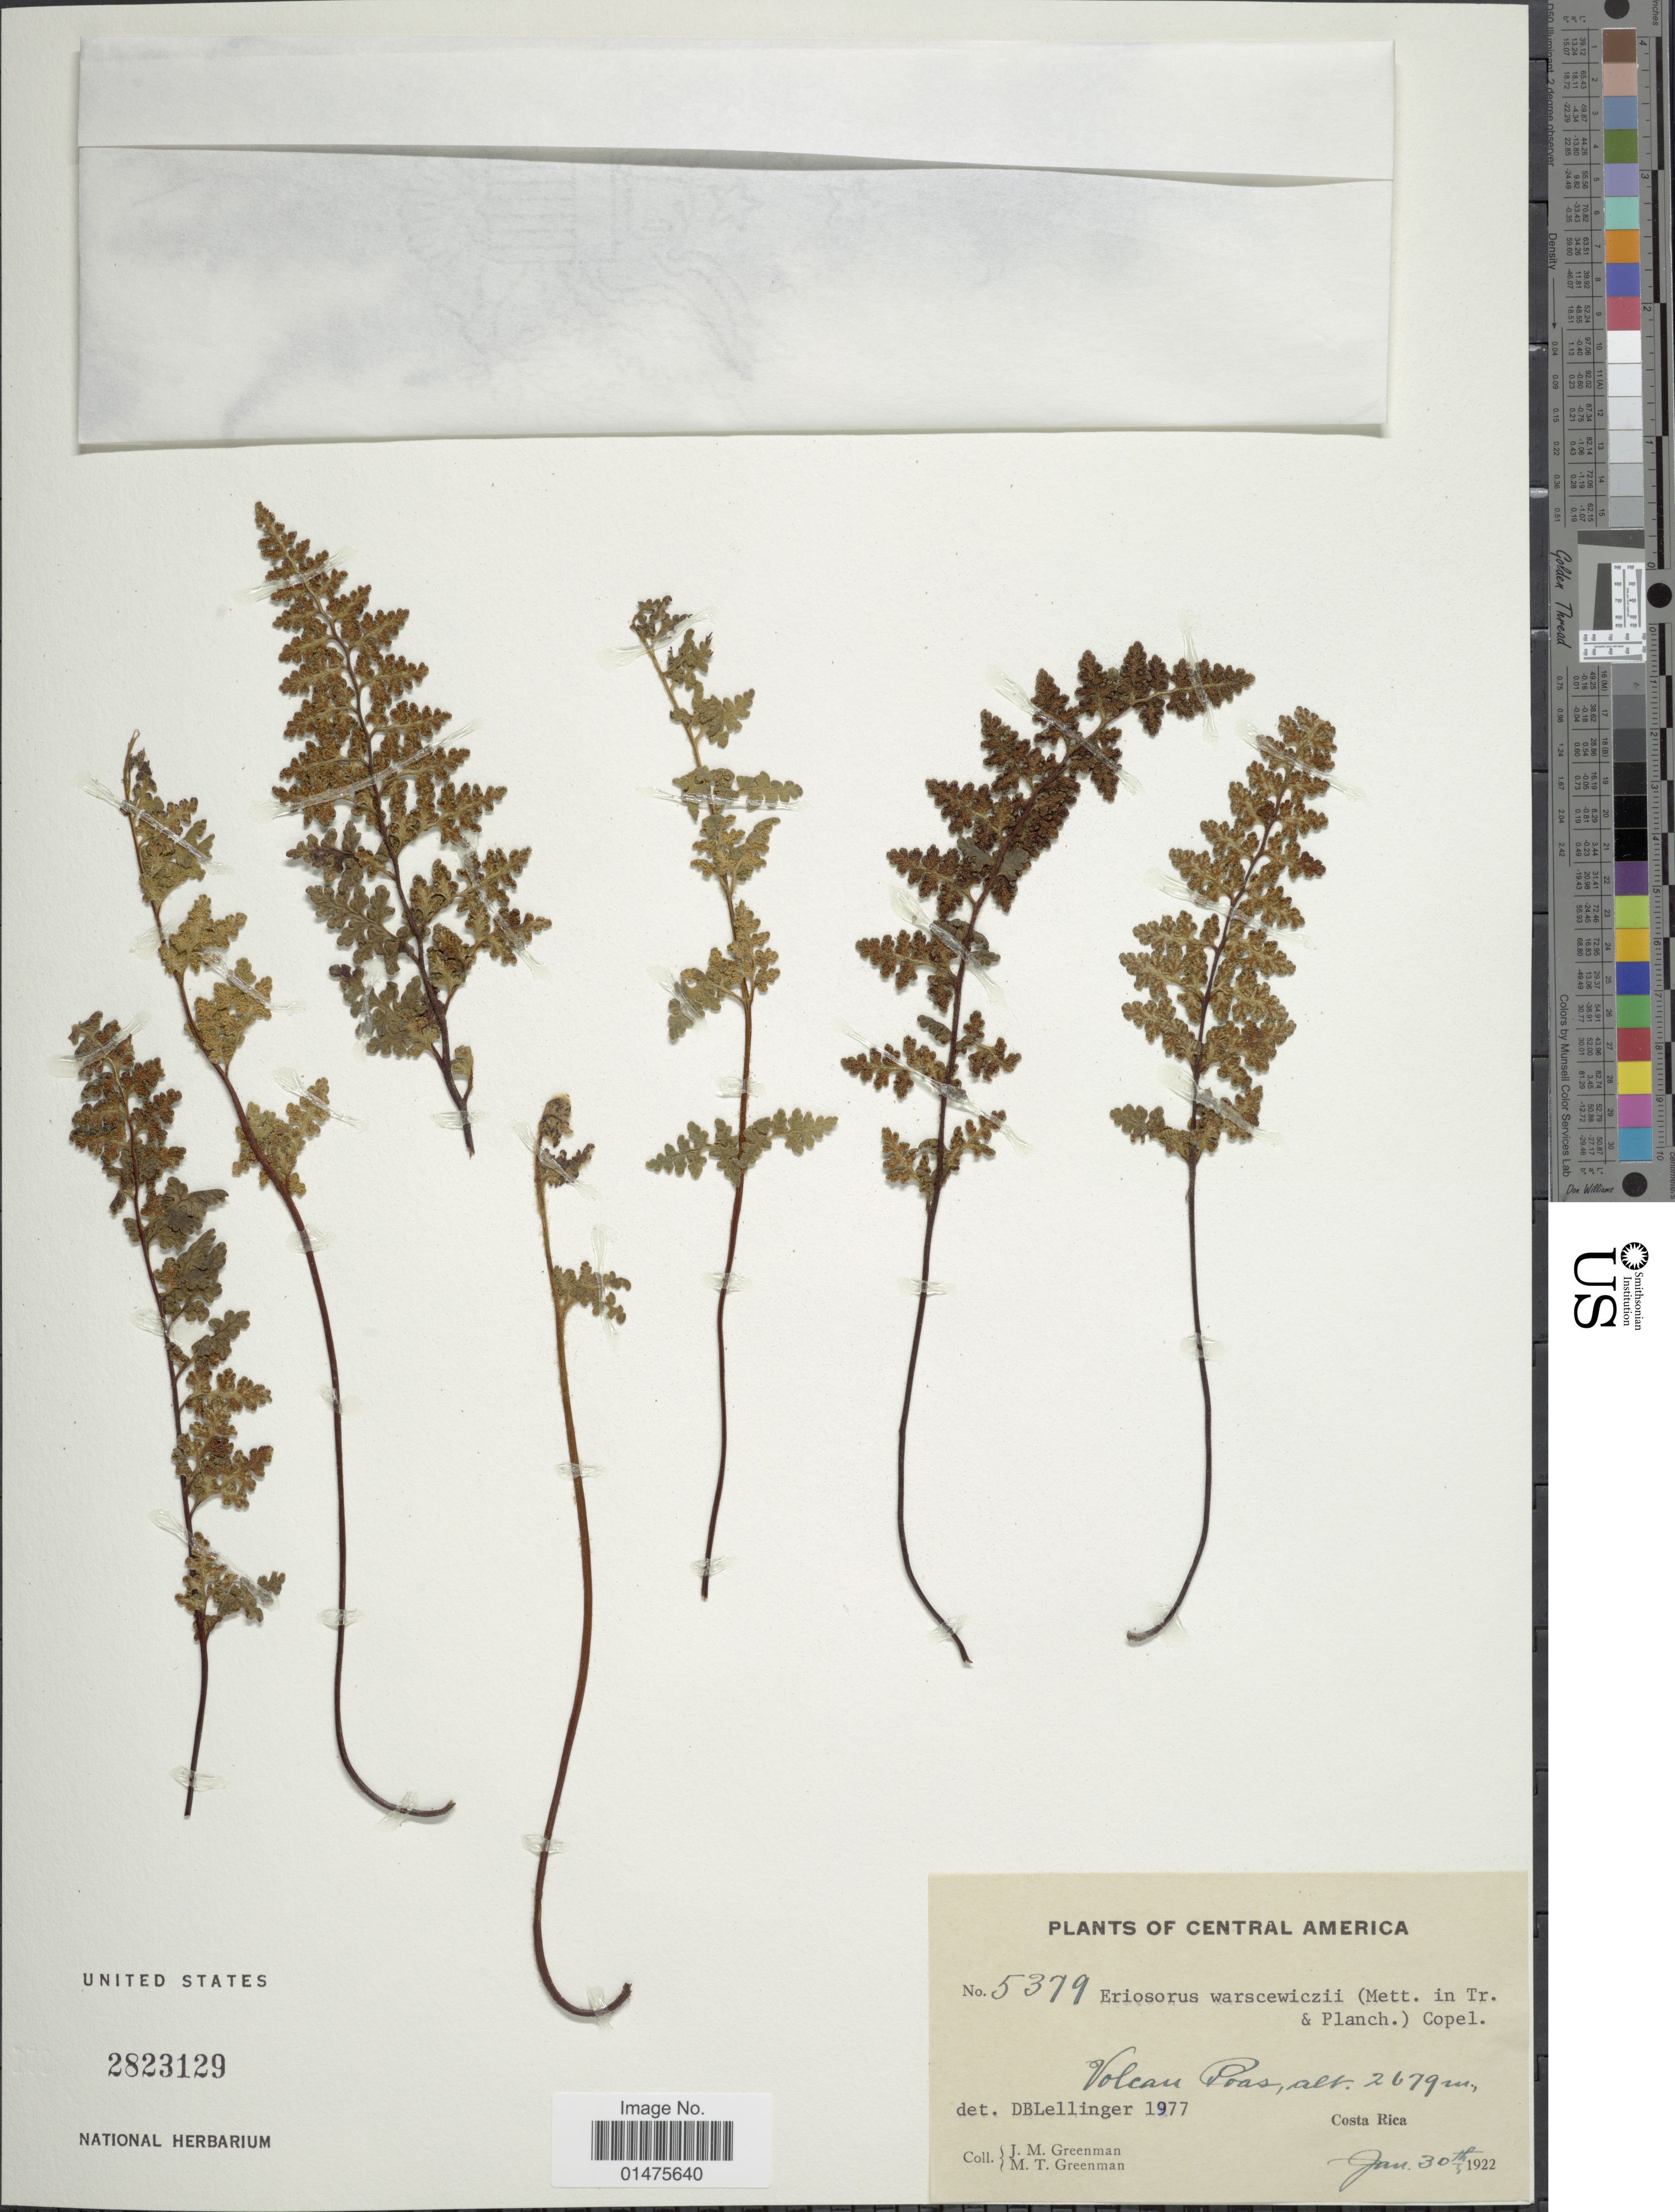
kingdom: Plantae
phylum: Tracheophyta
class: Polypodiopsida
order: Polypodiales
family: Pteridaceae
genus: Jamesonia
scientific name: Jamesonia warscewiczii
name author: (Mett.) Christenh.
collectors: J. M. Greenman & M. Greenman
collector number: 5379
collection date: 1922-06-30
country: Costa Rica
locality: Central America, Volcan Poas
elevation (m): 2679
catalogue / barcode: US 2823129